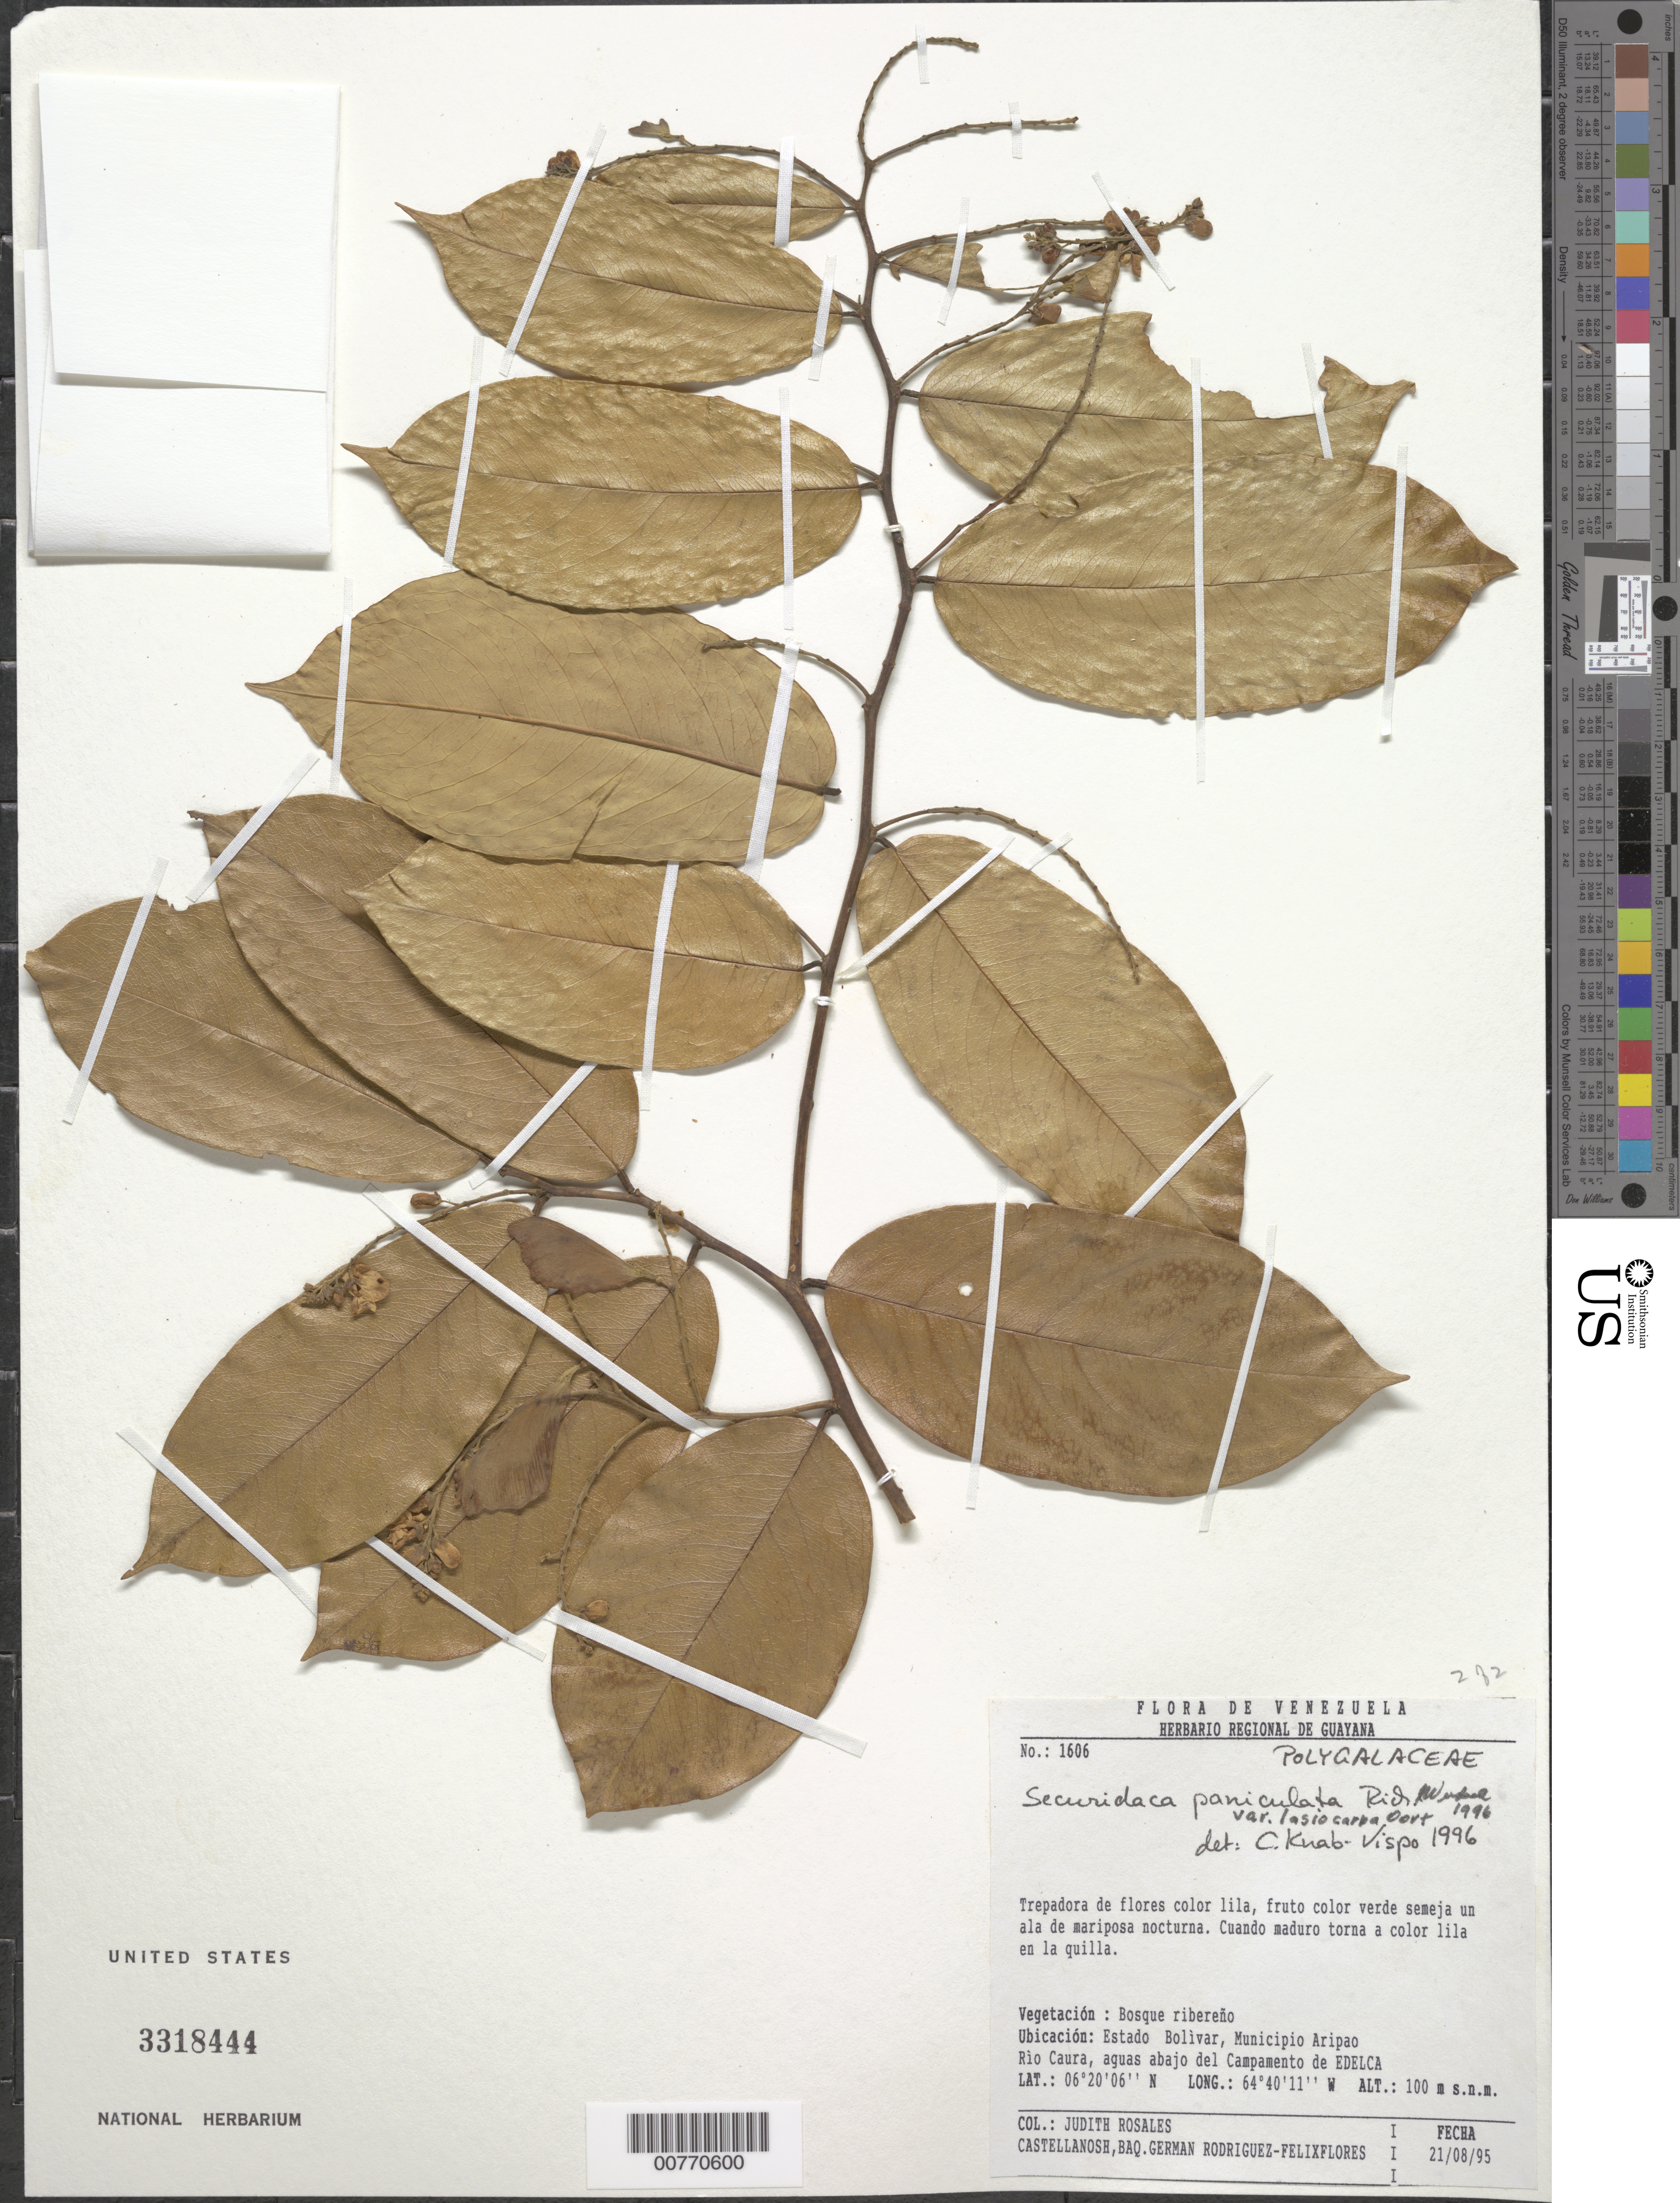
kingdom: Plantae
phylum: Tracheophyta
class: Magnoliopsida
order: Fabales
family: Polygalaceae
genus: Securidaca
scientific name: Securidaca paniculata var. lasiocarpa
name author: Oort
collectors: J. Rosales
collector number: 1606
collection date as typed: Transcribed d/m/y: 21/8/95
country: Venezuela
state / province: Bolivar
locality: Municipio Aripao Rio Caura, aguas abajo del Campamento de EDELCA.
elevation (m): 100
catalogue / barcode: US 3318444